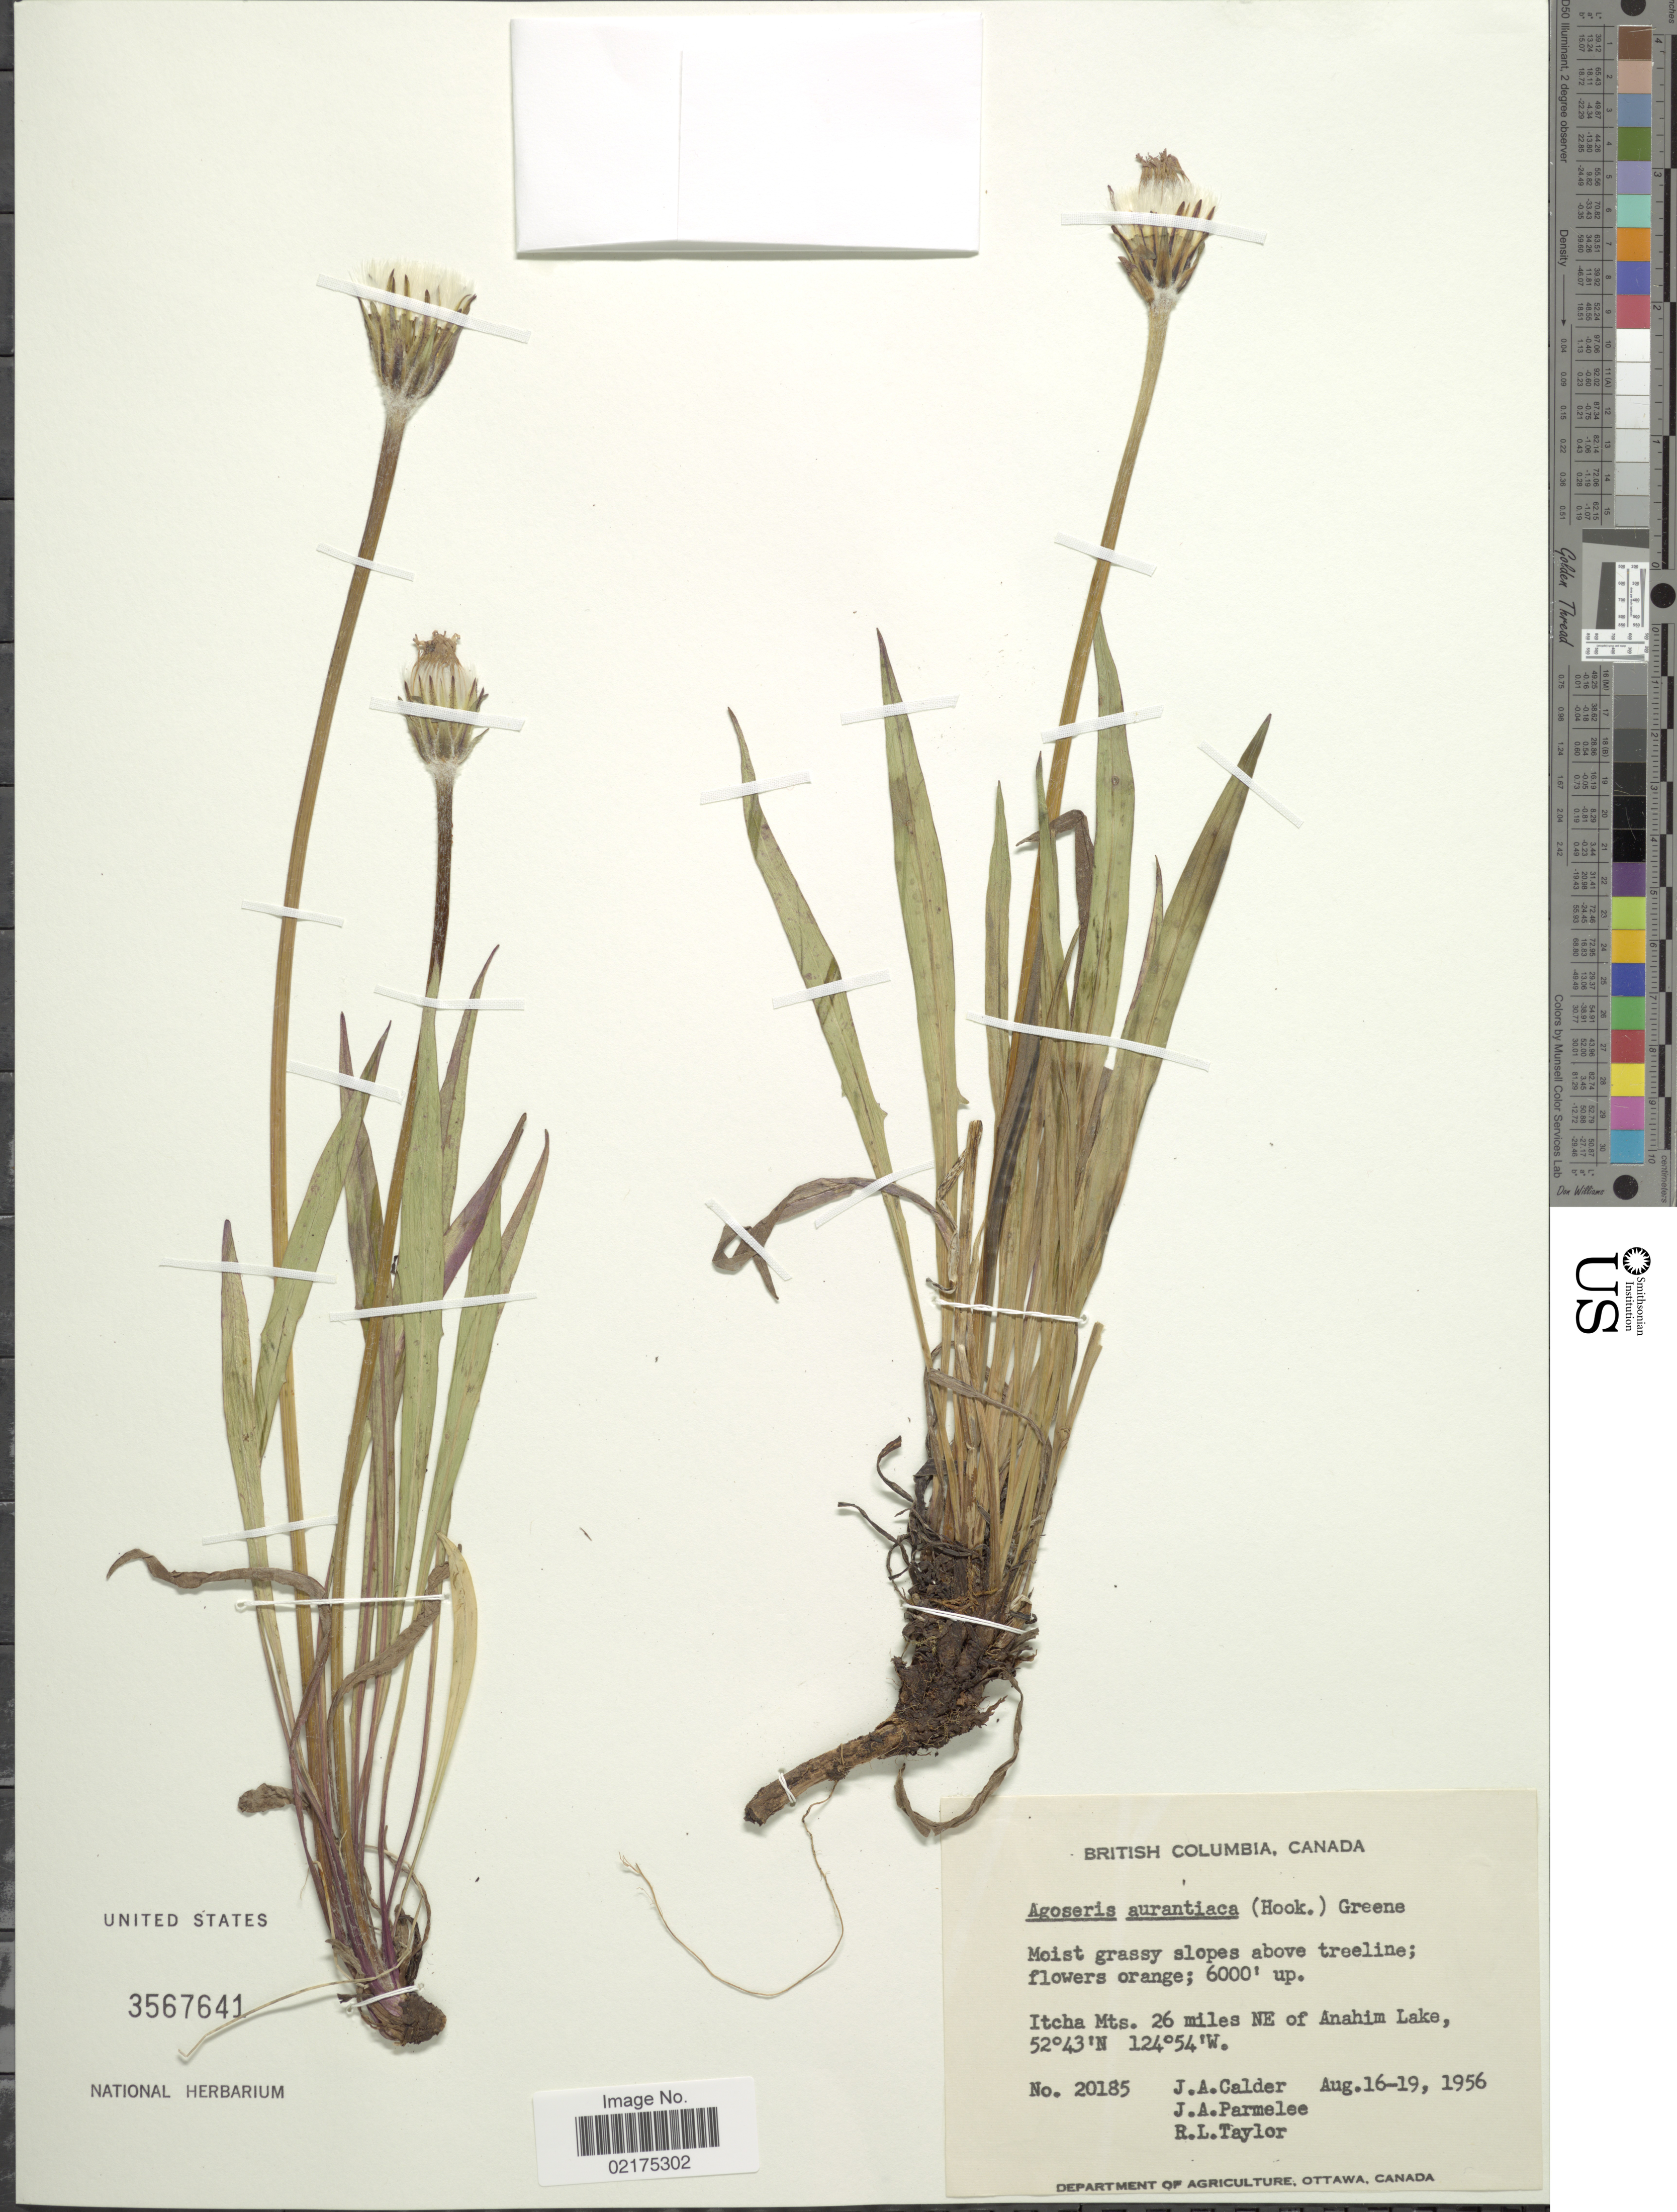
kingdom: Plantae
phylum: Tracheophyta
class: Magnoliopsida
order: Asterales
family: Asteraceae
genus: Agoseris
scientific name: Agoseris aurantiaca var. aurantiaca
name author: (Hook.) Greene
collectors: J. A. Calder, J. A. Parmelee & R. Taylor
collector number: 20185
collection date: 1956-08-16/1956-08-19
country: Canada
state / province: British Columbia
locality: Itcha Mts. 26 miles NE of Anahim Lake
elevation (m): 1829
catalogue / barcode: US 3567641